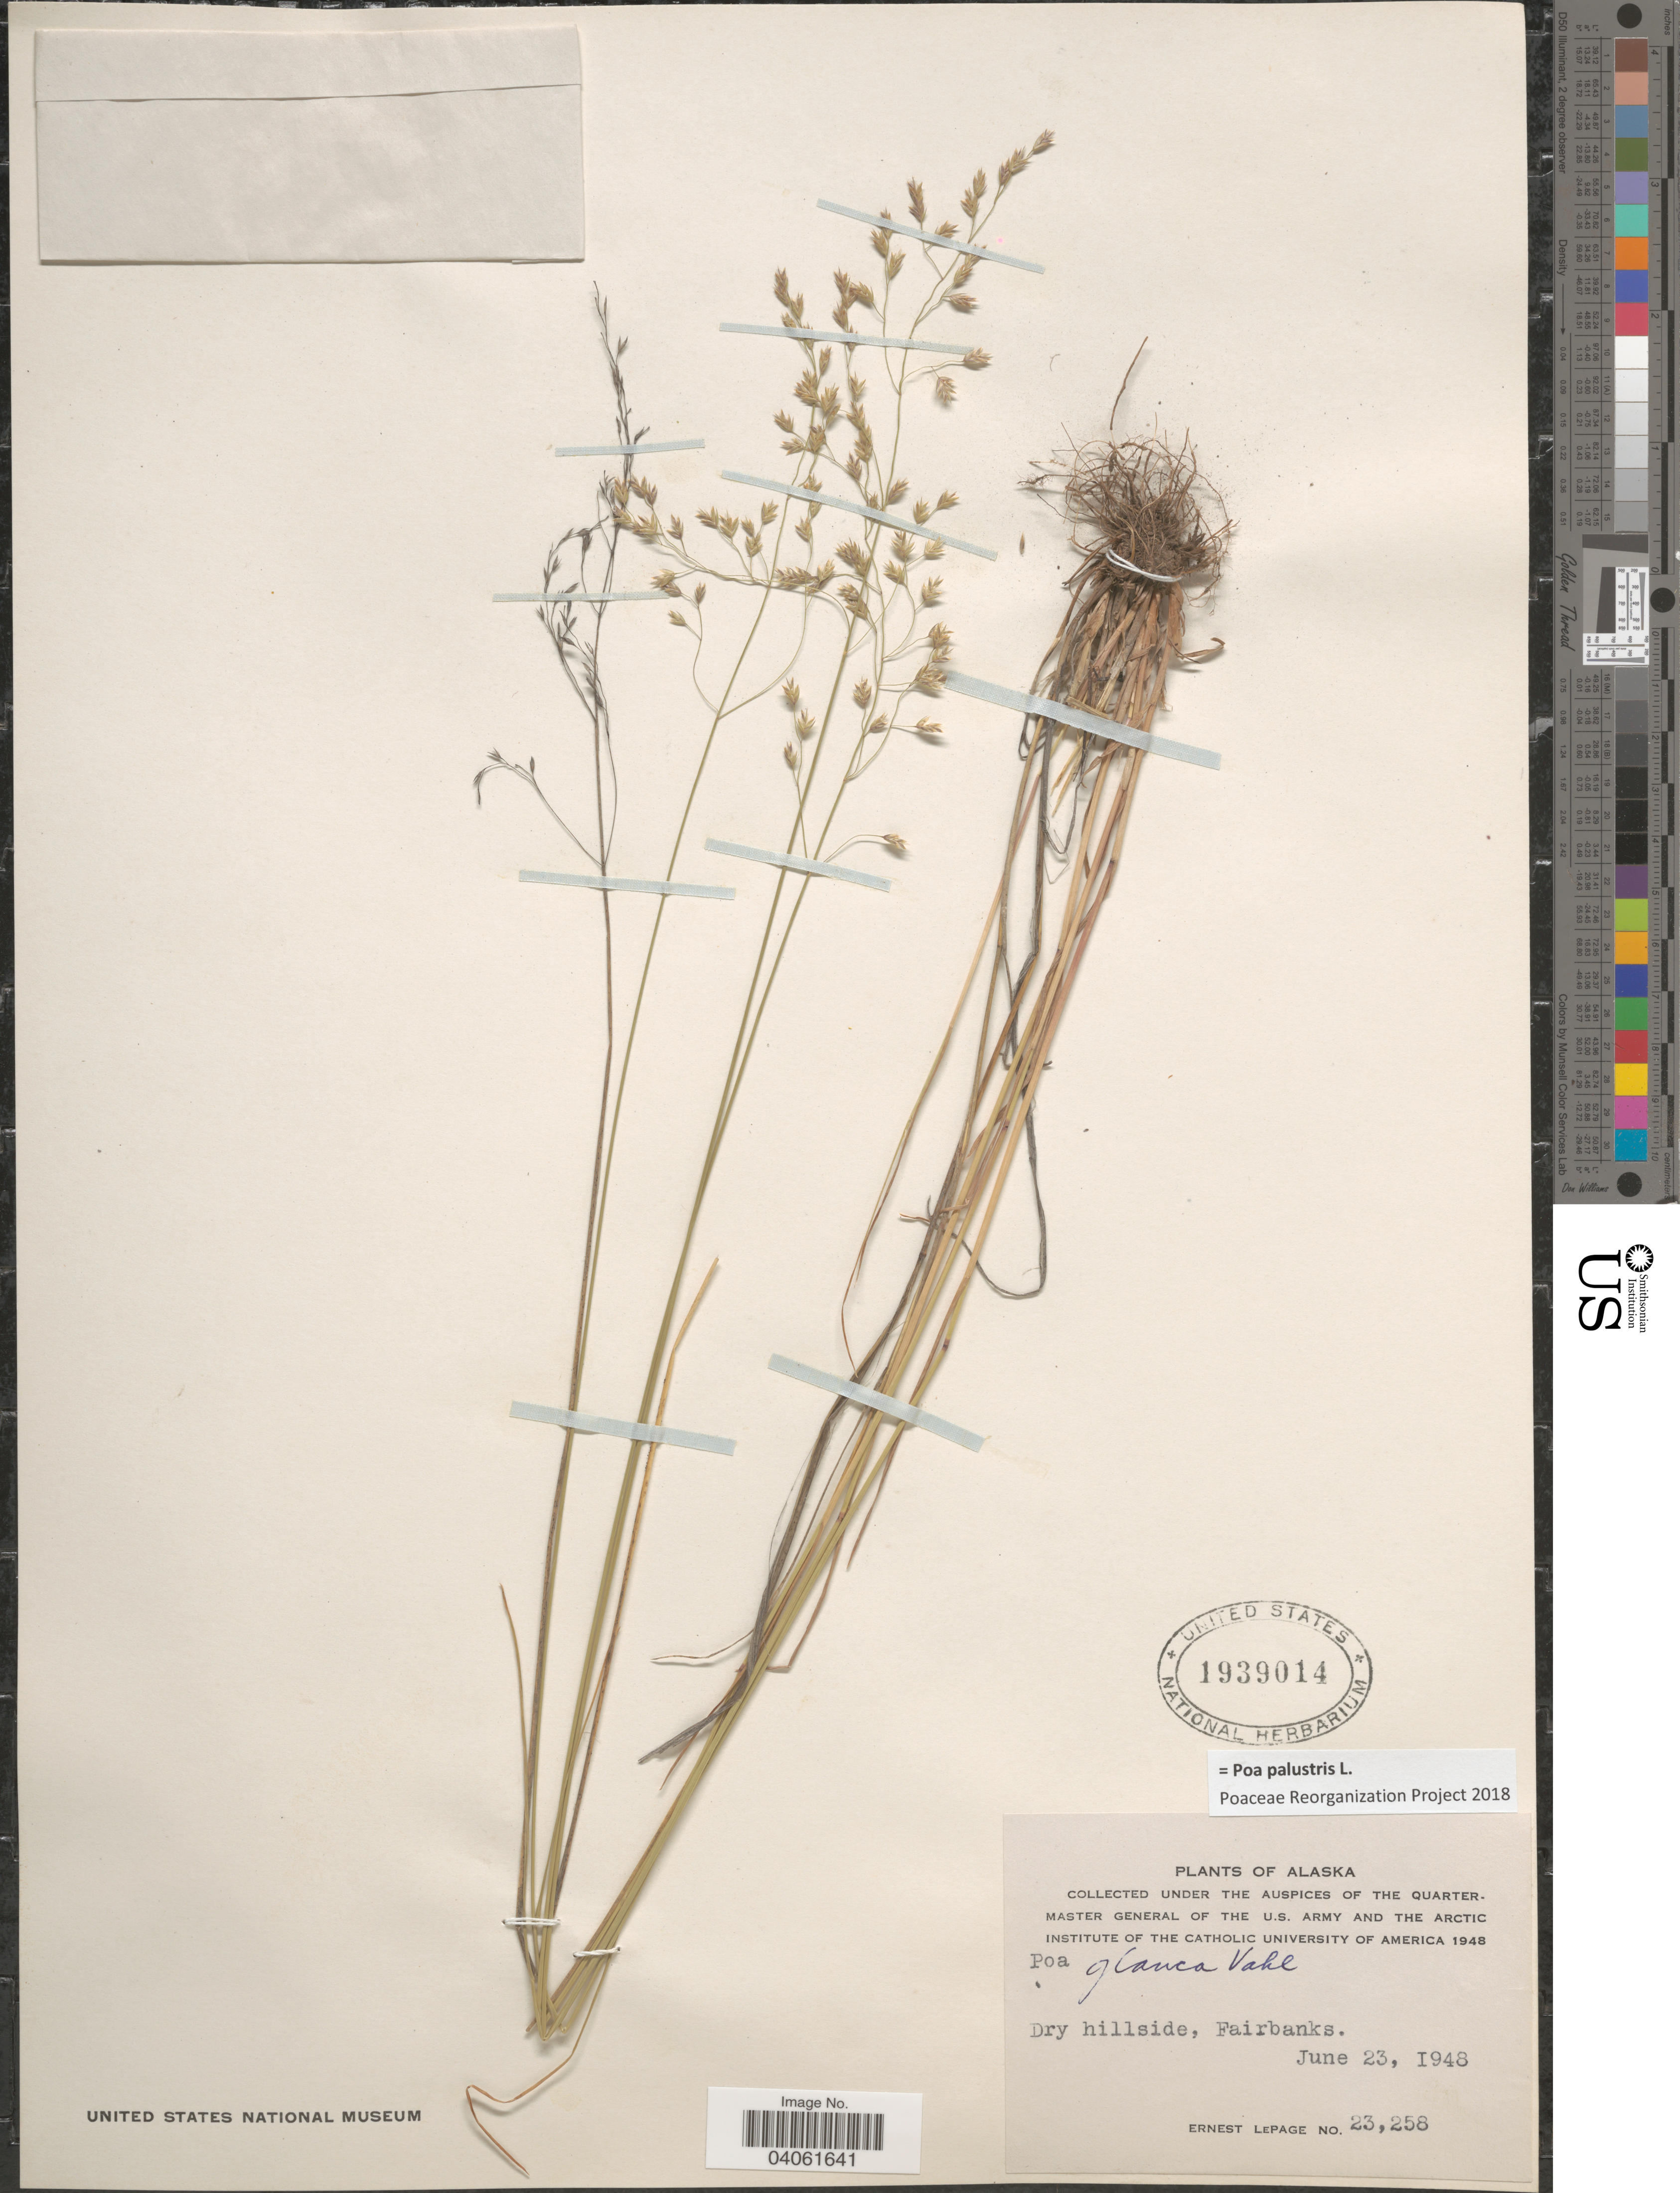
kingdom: Plantae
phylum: Tracheophyta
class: Liliopsida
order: Poales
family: Poaceae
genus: Poa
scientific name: Poa palustris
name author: L.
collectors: E. Lepage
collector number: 23258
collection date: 1948-06-23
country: United States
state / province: Alaska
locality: Fairbanks.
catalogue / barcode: US 1939014